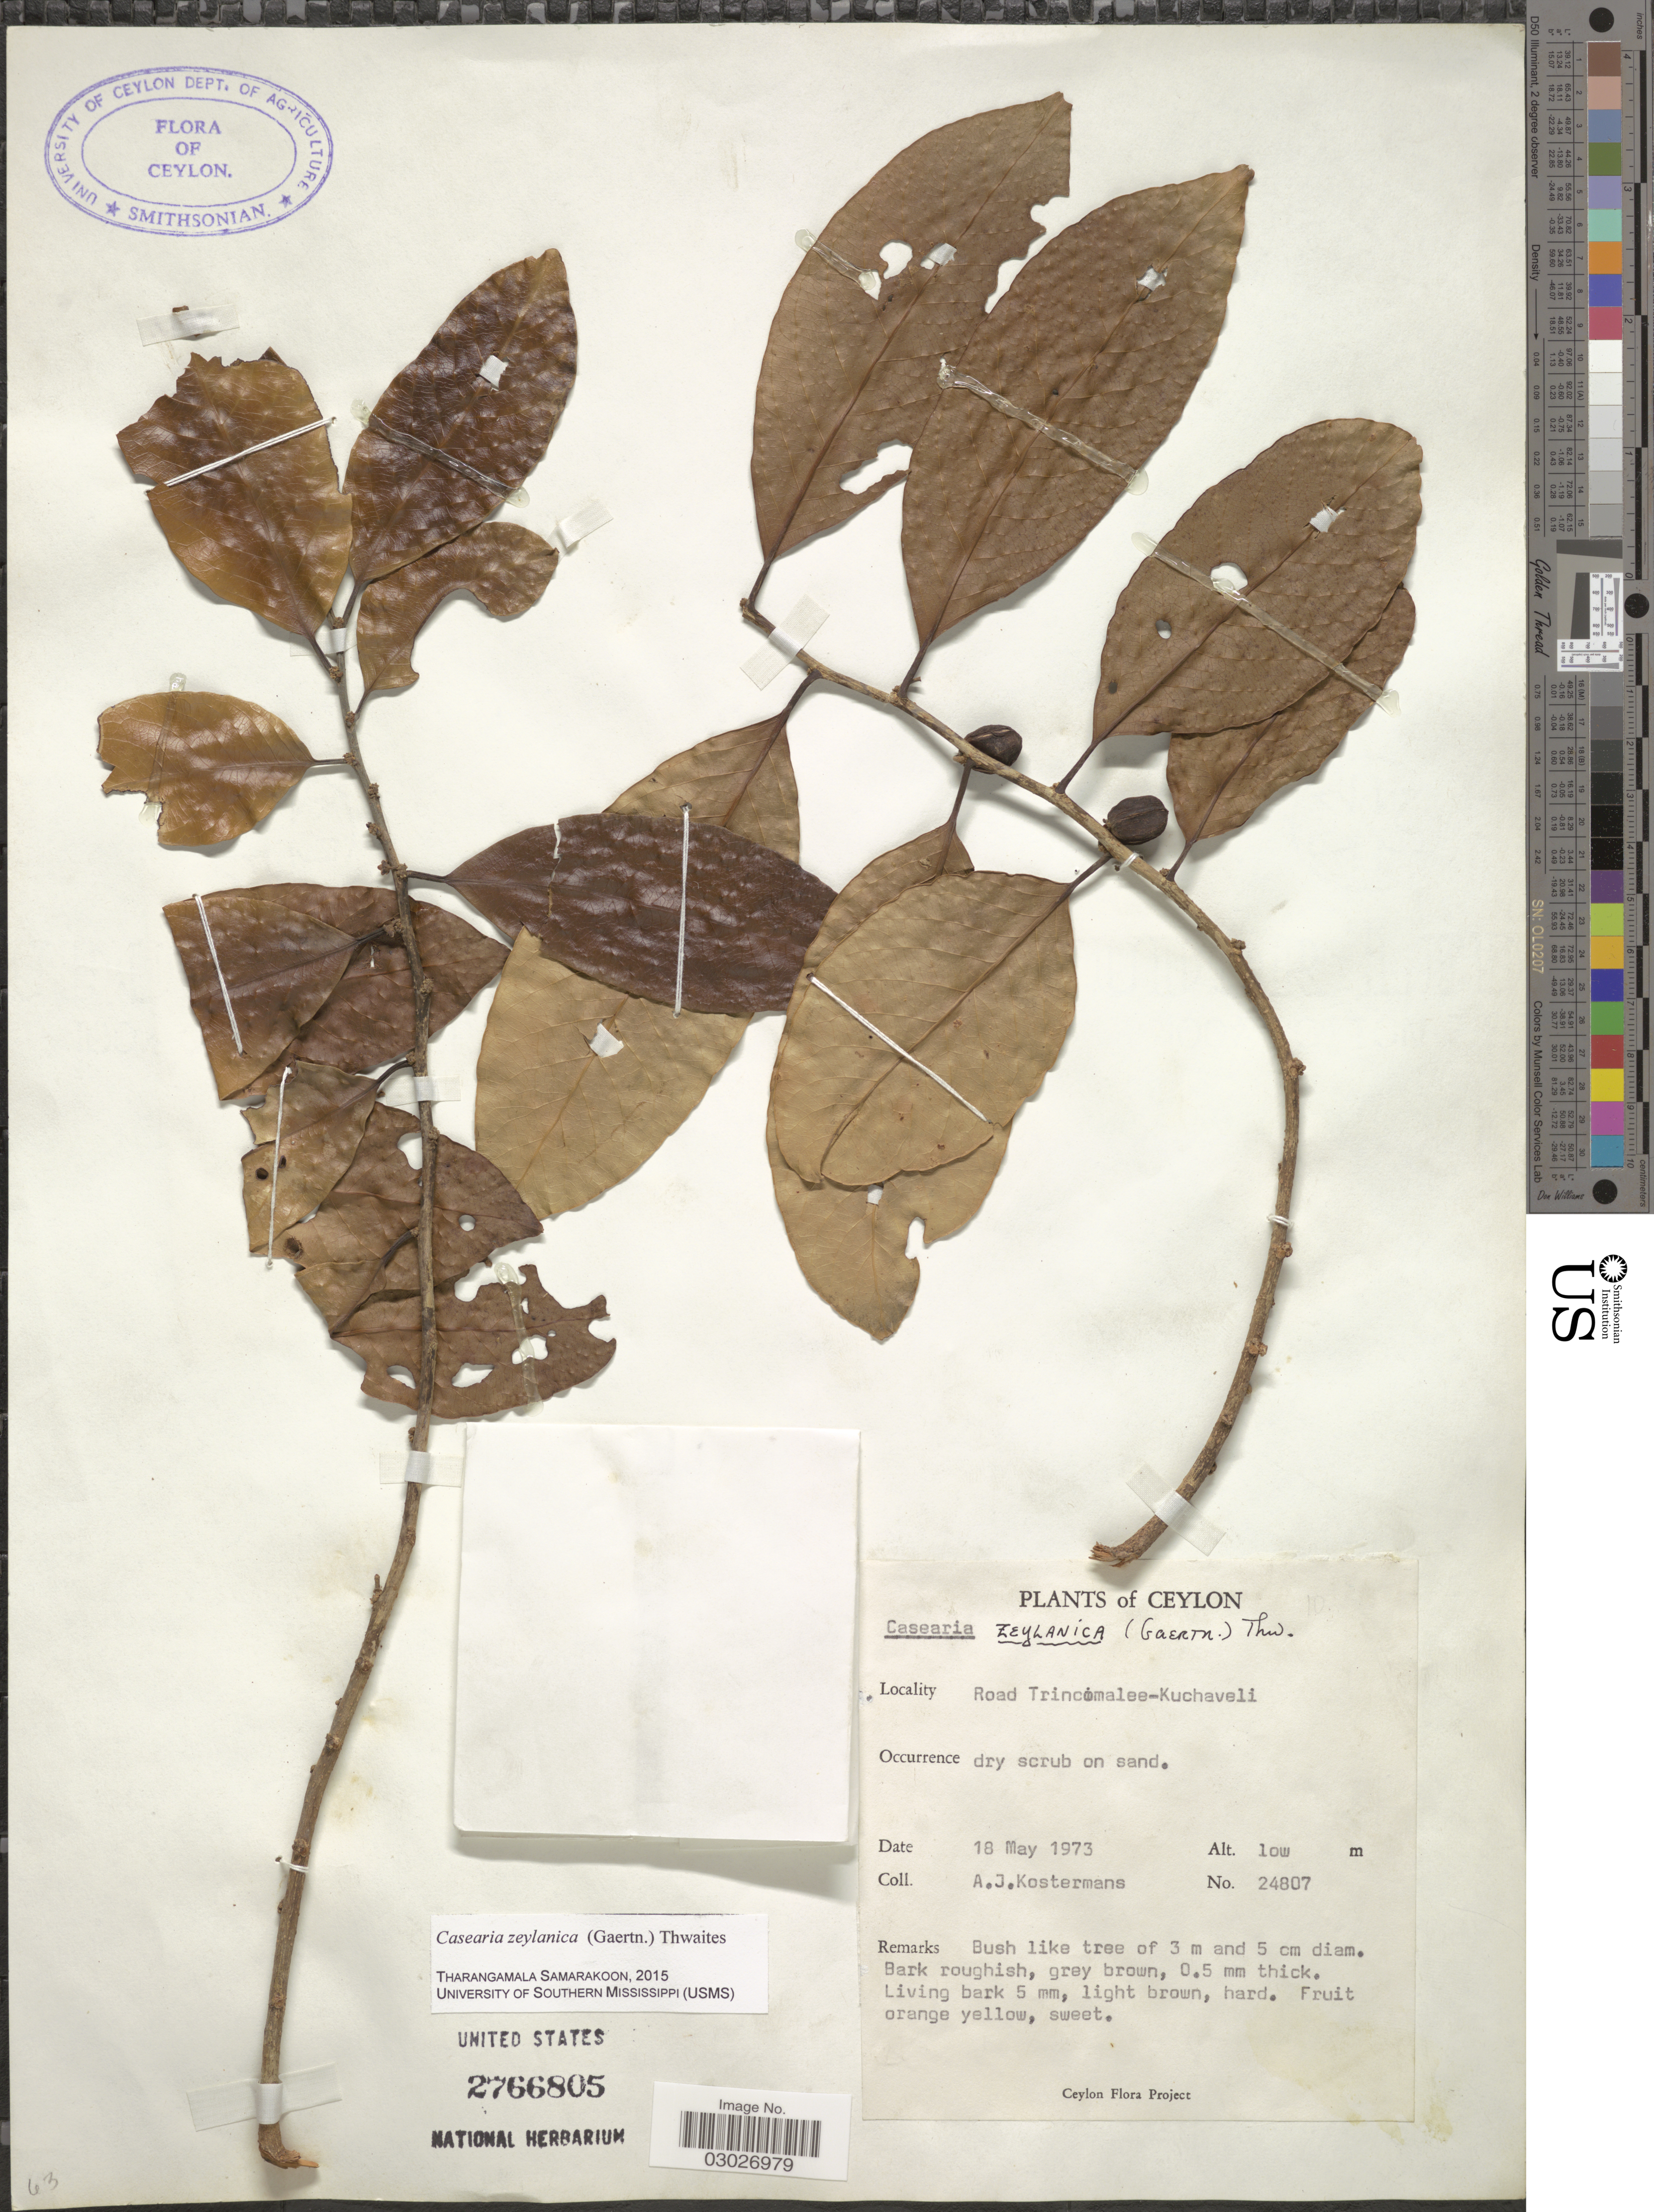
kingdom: Plantae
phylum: Tracheophyta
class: Magnoliopsida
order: Malpighiales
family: Salicaceae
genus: Casearia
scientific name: Casearia zeylanica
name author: Thwaites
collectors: A. J. G. Kostermans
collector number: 24807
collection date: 1973-05-18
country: Sri Lanka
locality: Ceylon. Road Trincomalee-Kuchaveli.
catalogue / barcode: US 2766805